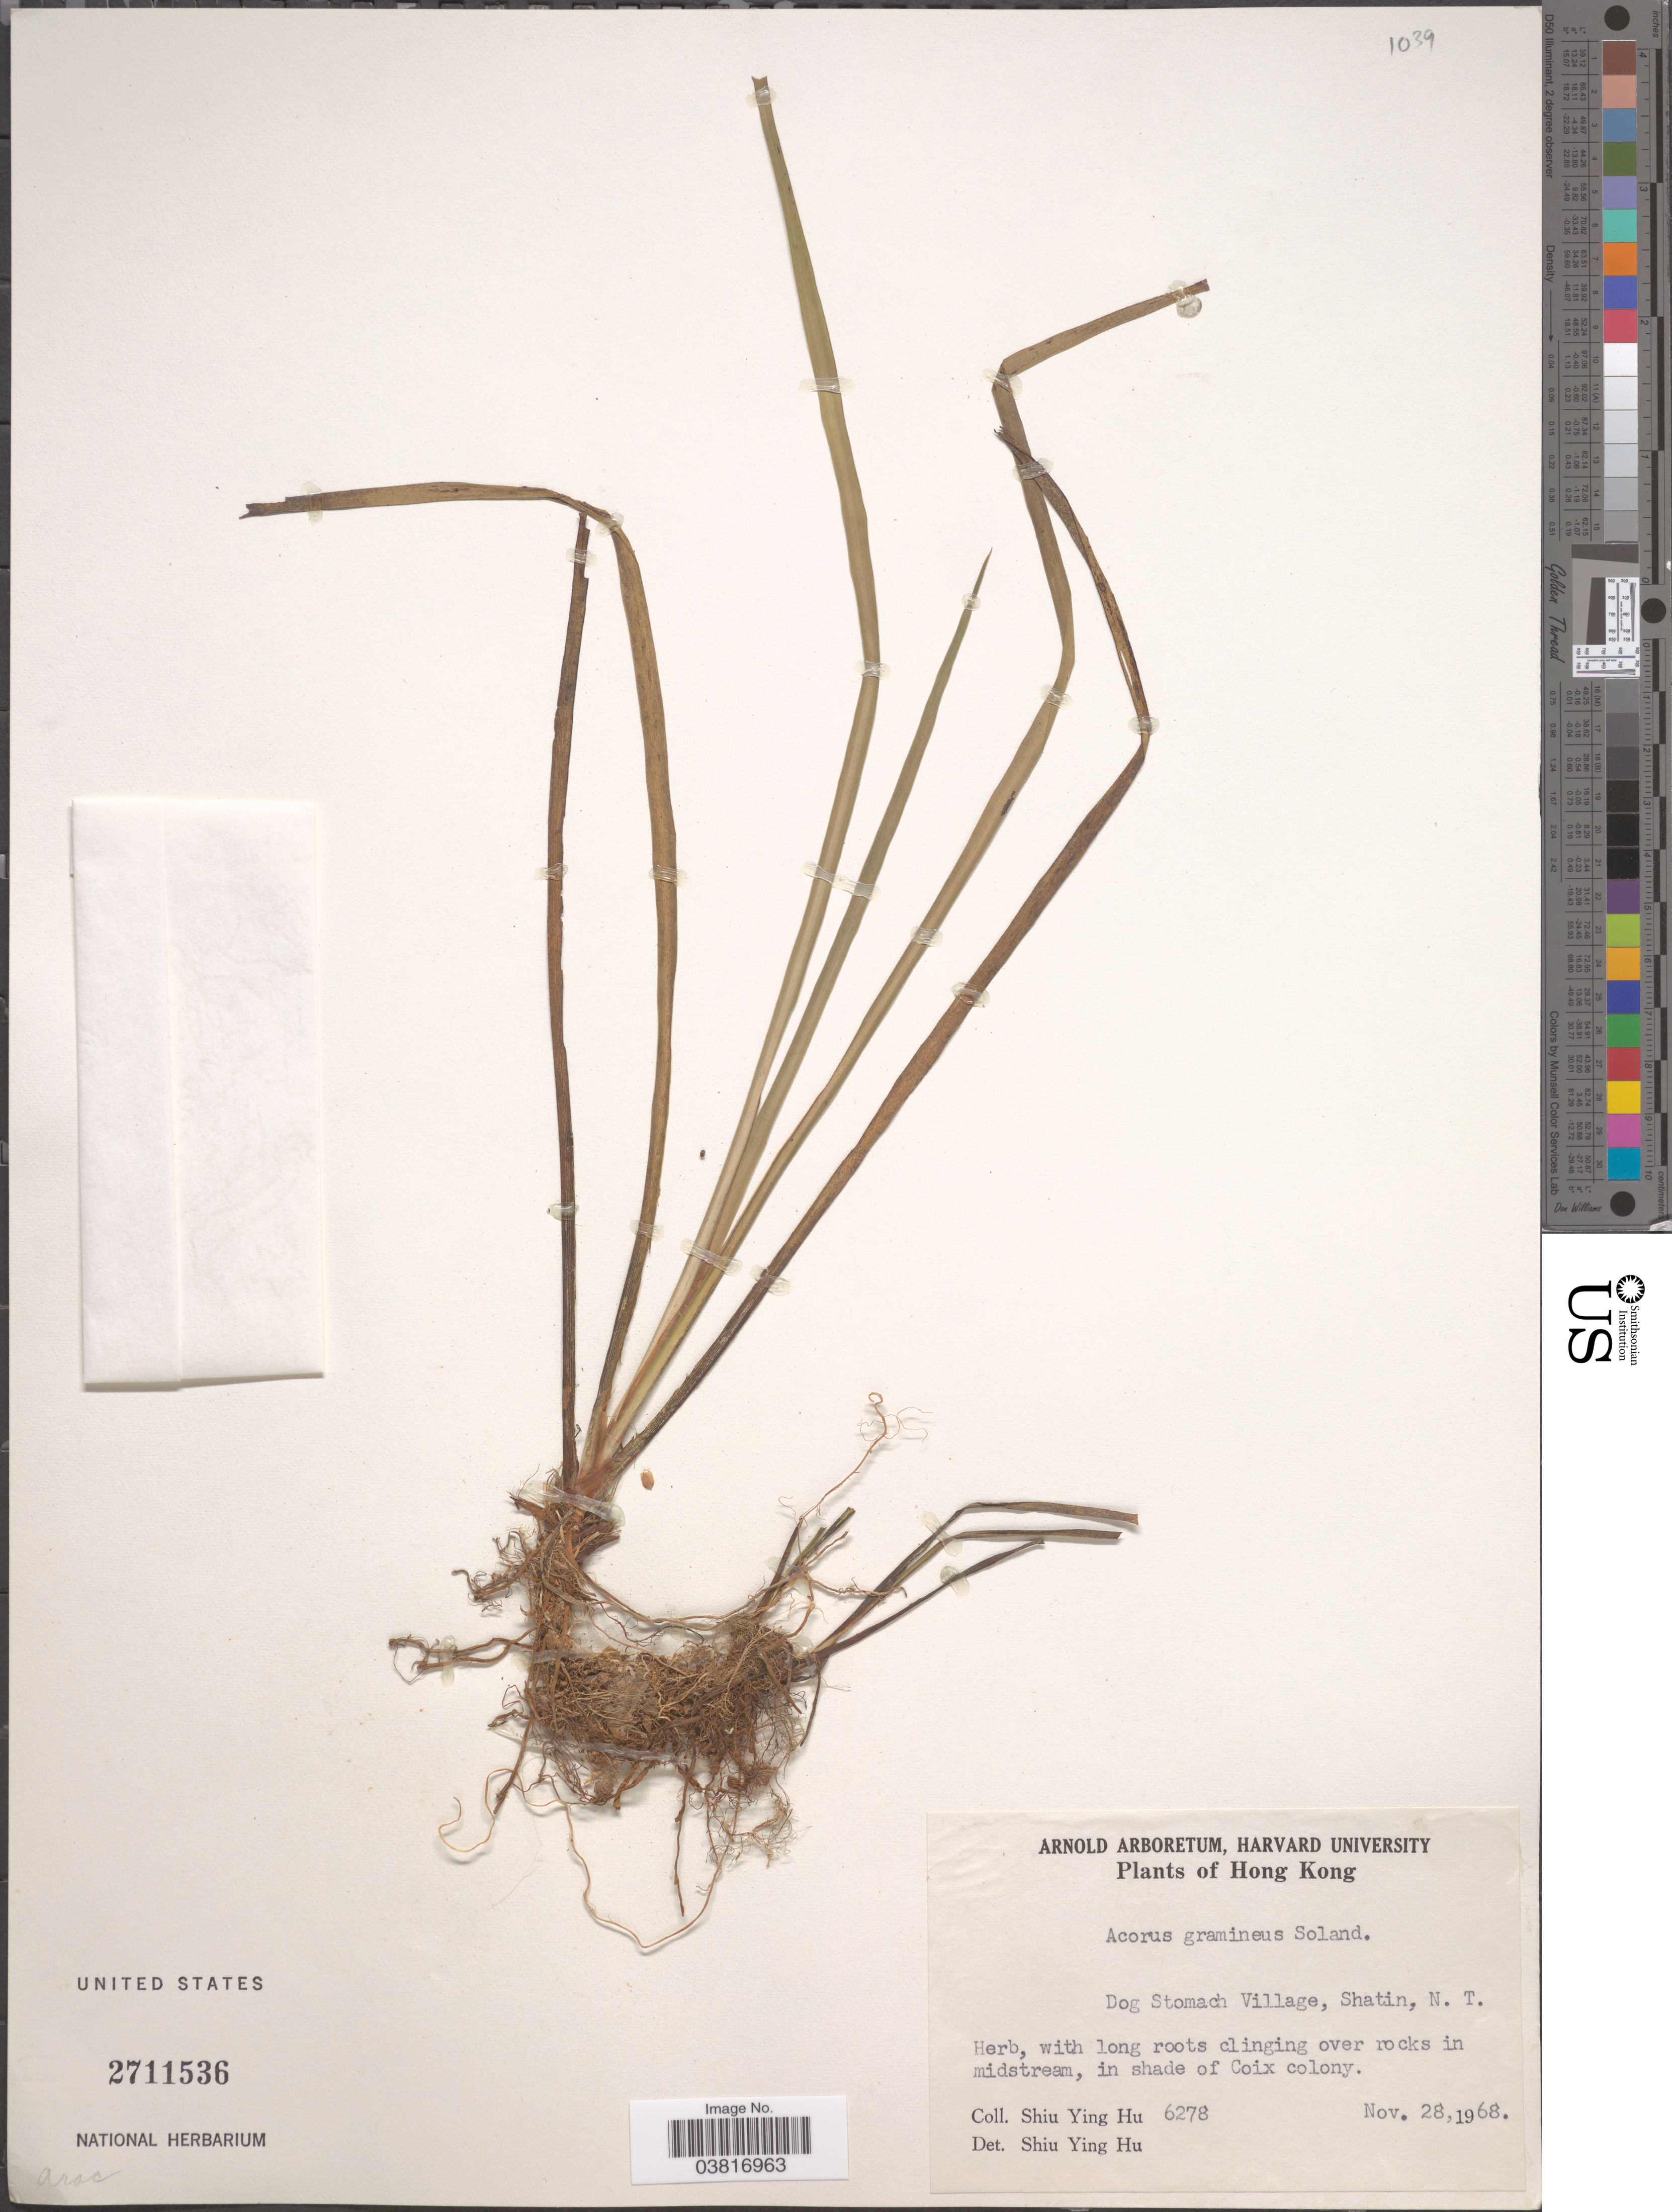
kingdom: Plantae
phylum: Tracheophyta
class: Liliopsida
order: Acorales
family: Acoraceae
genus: Acorus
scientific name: Acorus gramineus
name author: Sol. ex Aiton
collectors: S. Y. Hu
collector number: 6278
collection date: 1968-11-28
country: China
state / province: Hong Kong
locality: Dog Stomach Village, Shatin, N. T. In shade of Coix colony.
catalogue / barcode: US 2711536